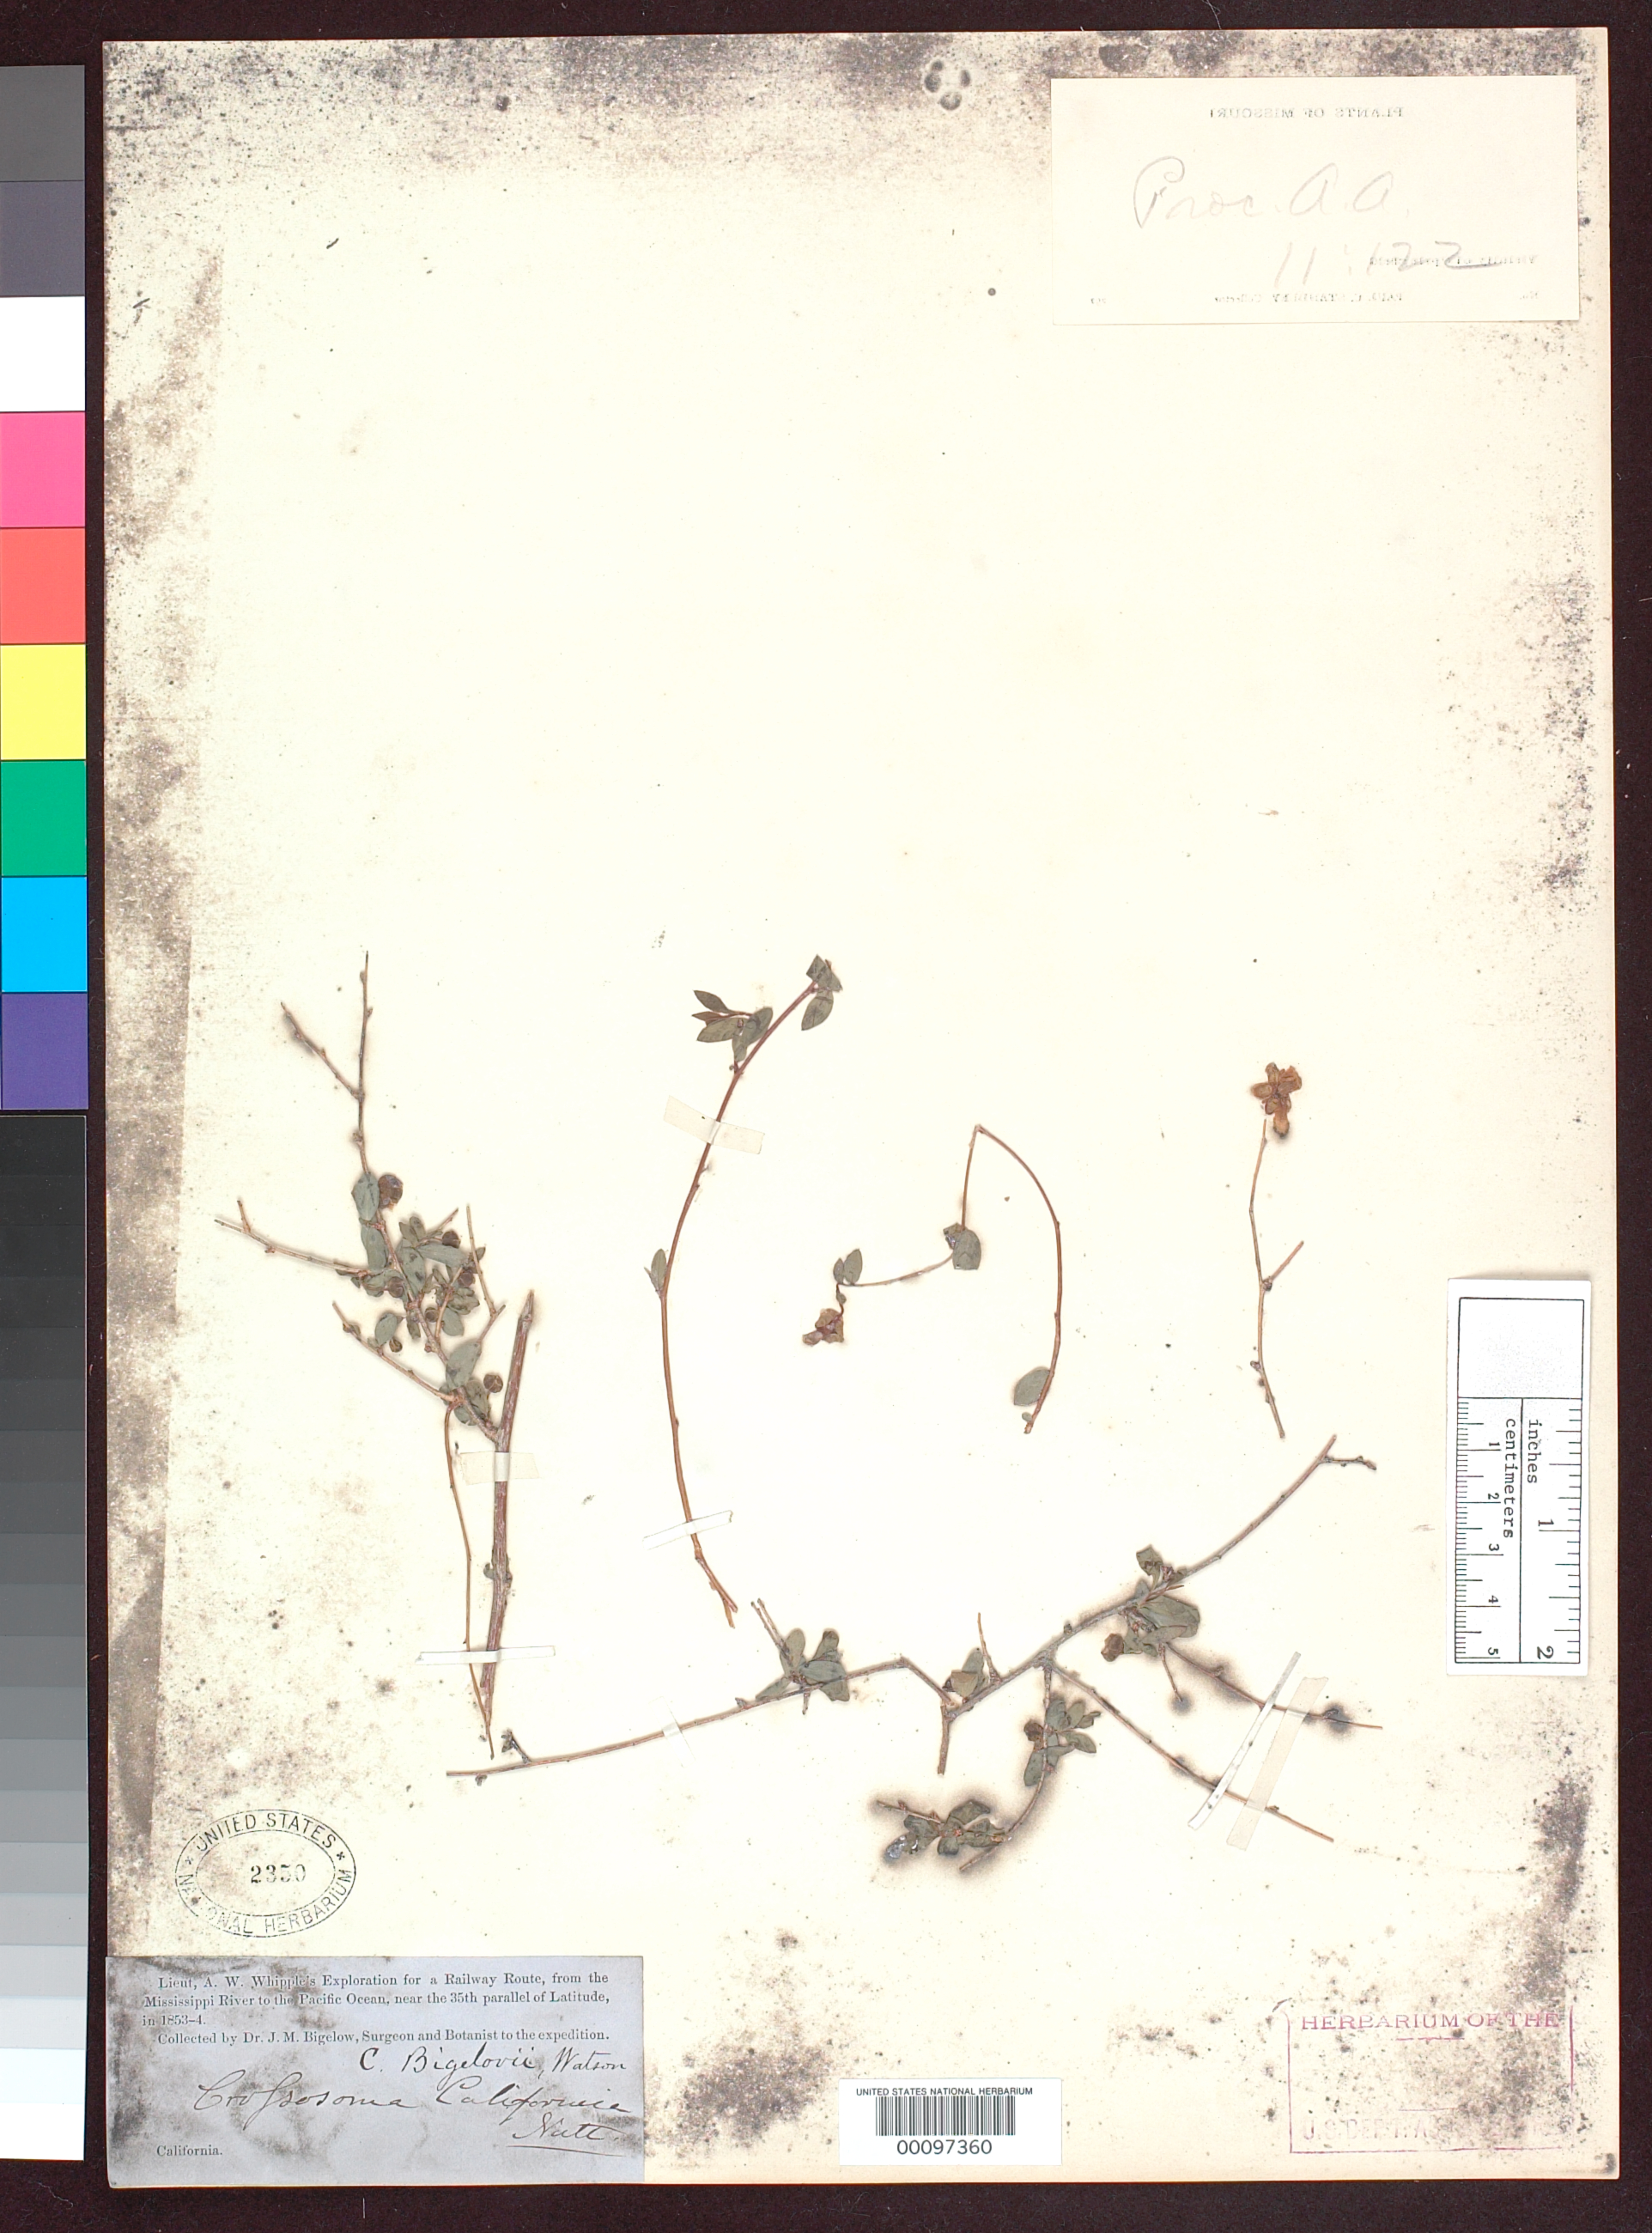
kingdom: Plantae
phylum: Tracheophyta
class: Magnoliopsida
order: Crossosomatales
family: Crossosomataceae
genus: Crossosoma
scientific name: Crossosoma bigelovii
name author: S. Watson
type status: Type Collection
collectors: J. M. Bigelow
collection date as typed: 1853 to -- --- 1854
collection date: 1853/1854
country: United States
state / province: Arizona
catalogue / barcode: US 2350